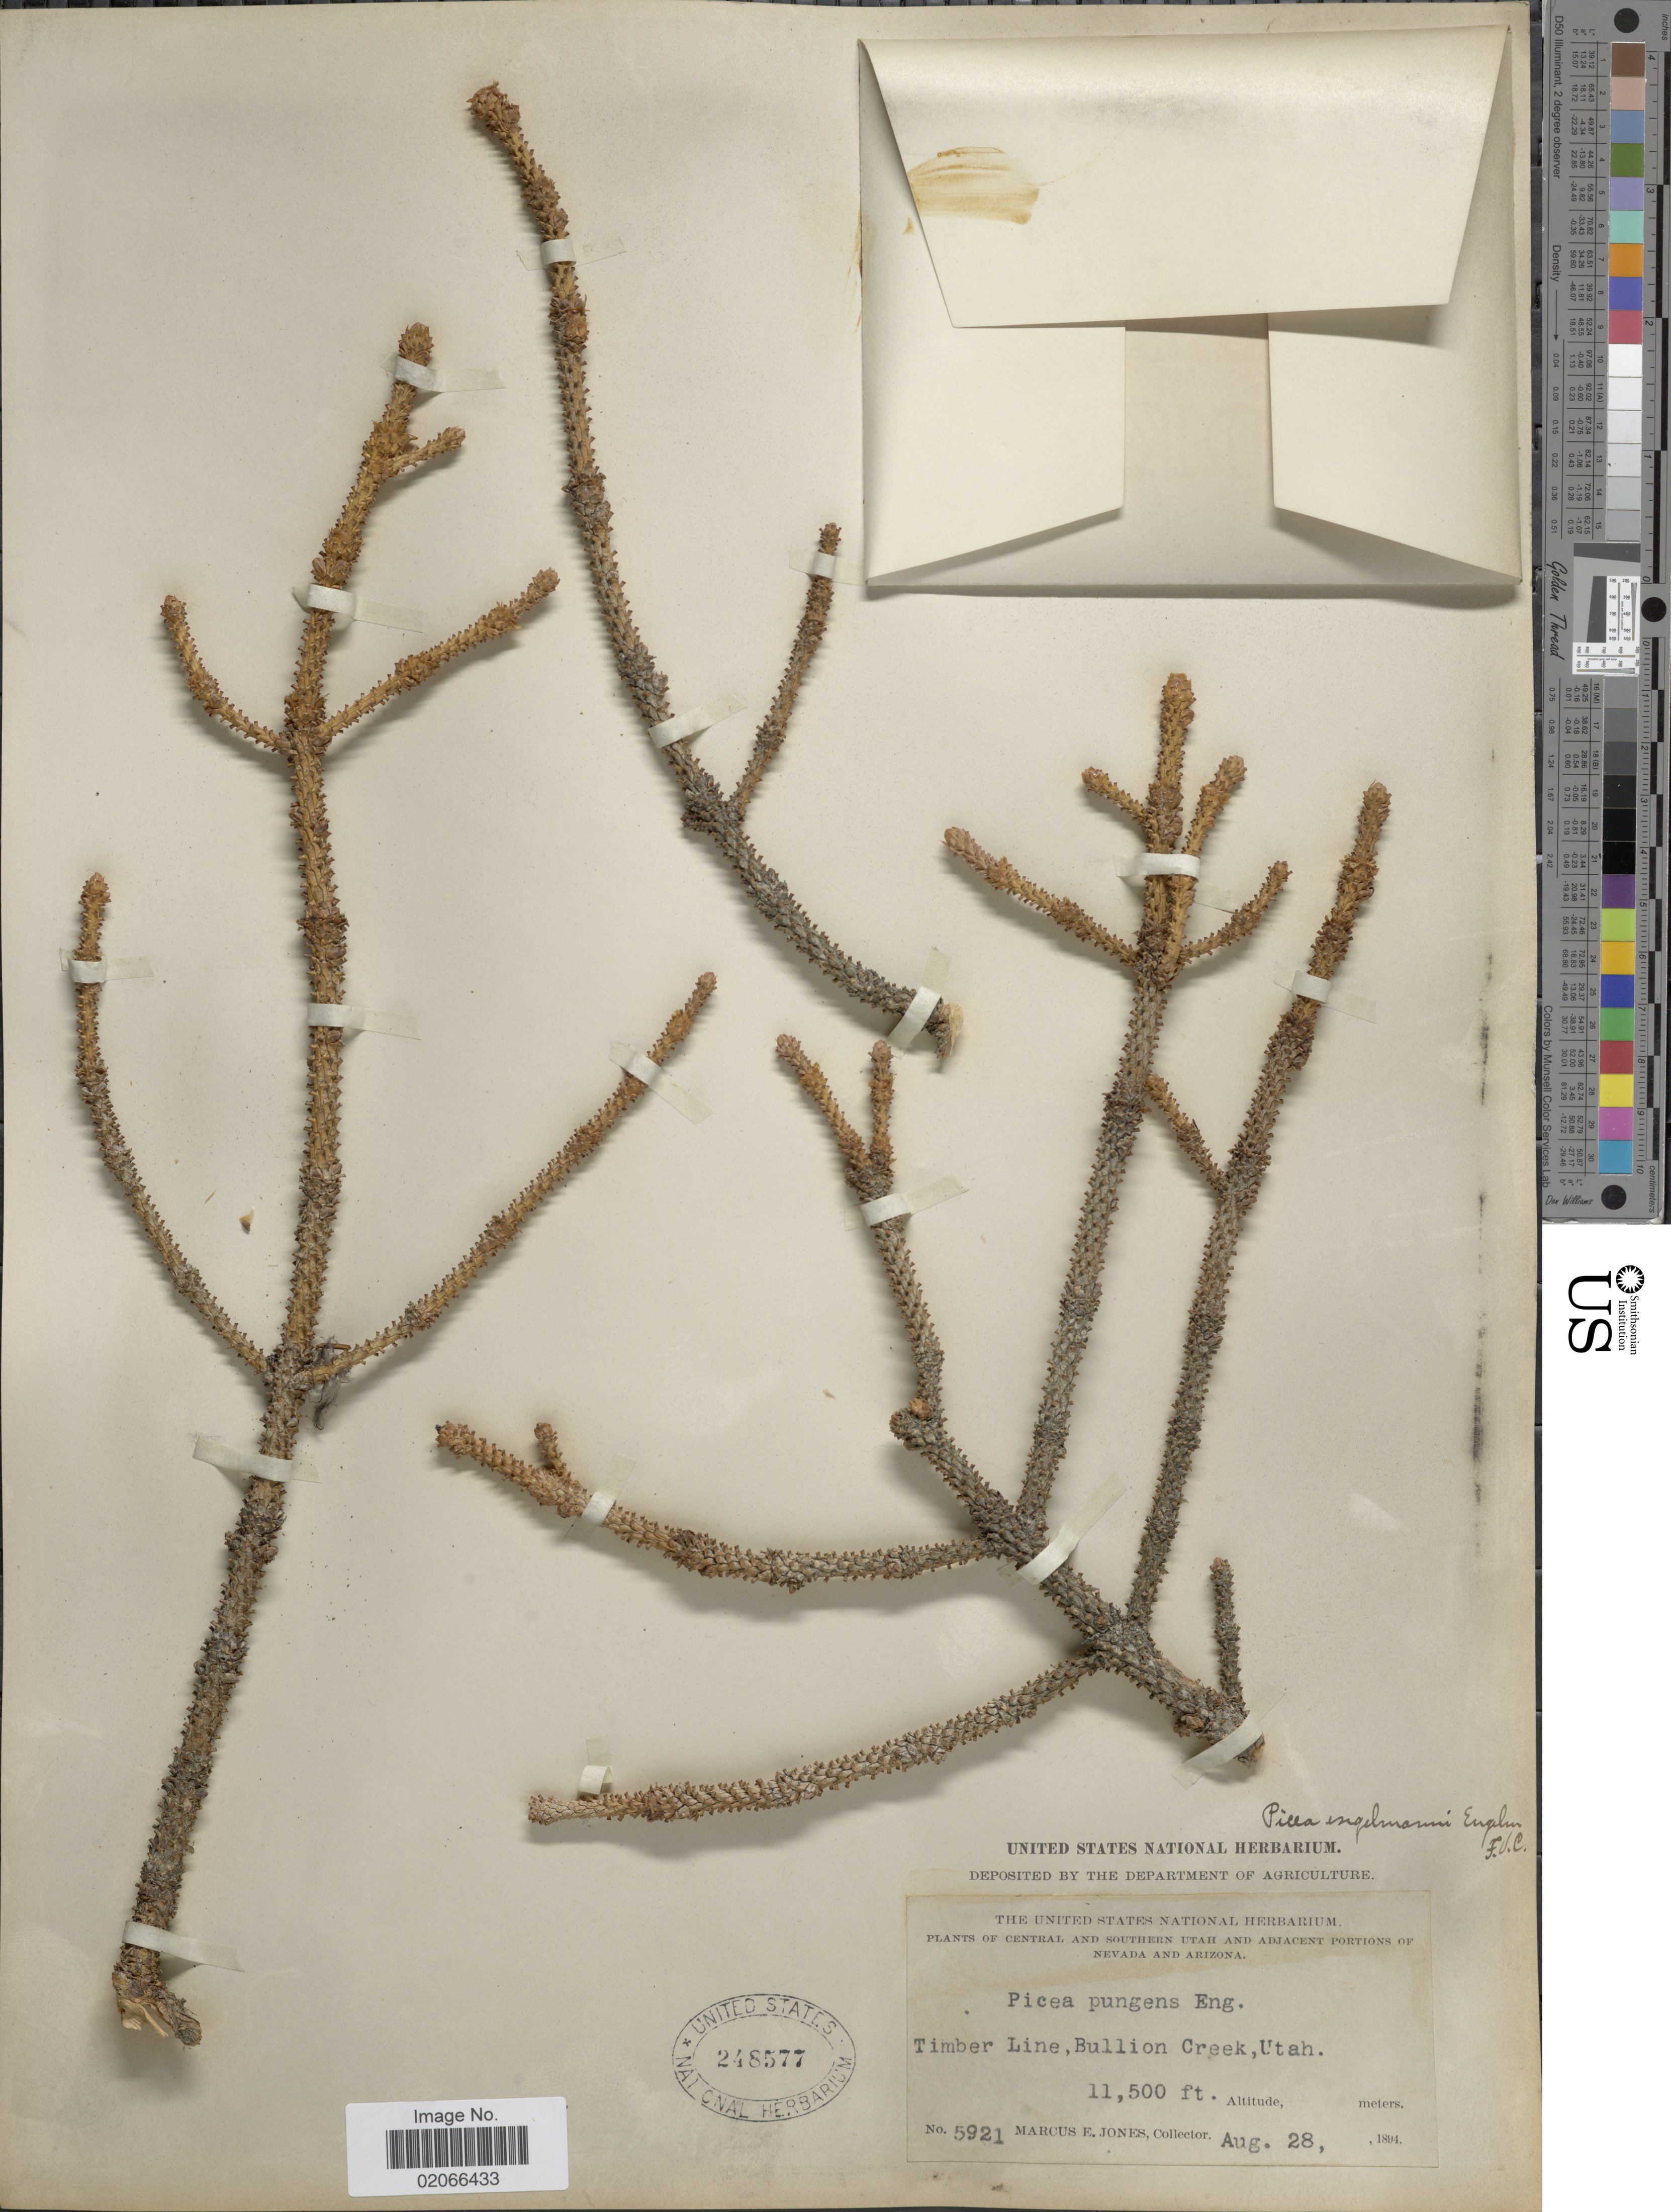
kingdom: Plantae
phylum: Tracheophyta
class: Pinopsida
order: Pinales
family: Pinaceae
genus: Picea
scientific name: Picea engelmannii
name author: Parry ex Engelm.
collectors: M. E. Jones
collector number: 5921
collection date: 1894-08-28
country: United States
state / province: Utah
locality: Central and Southern Utah, Timber Line, Bullion Creek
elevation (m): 3505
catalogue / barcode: US 248577